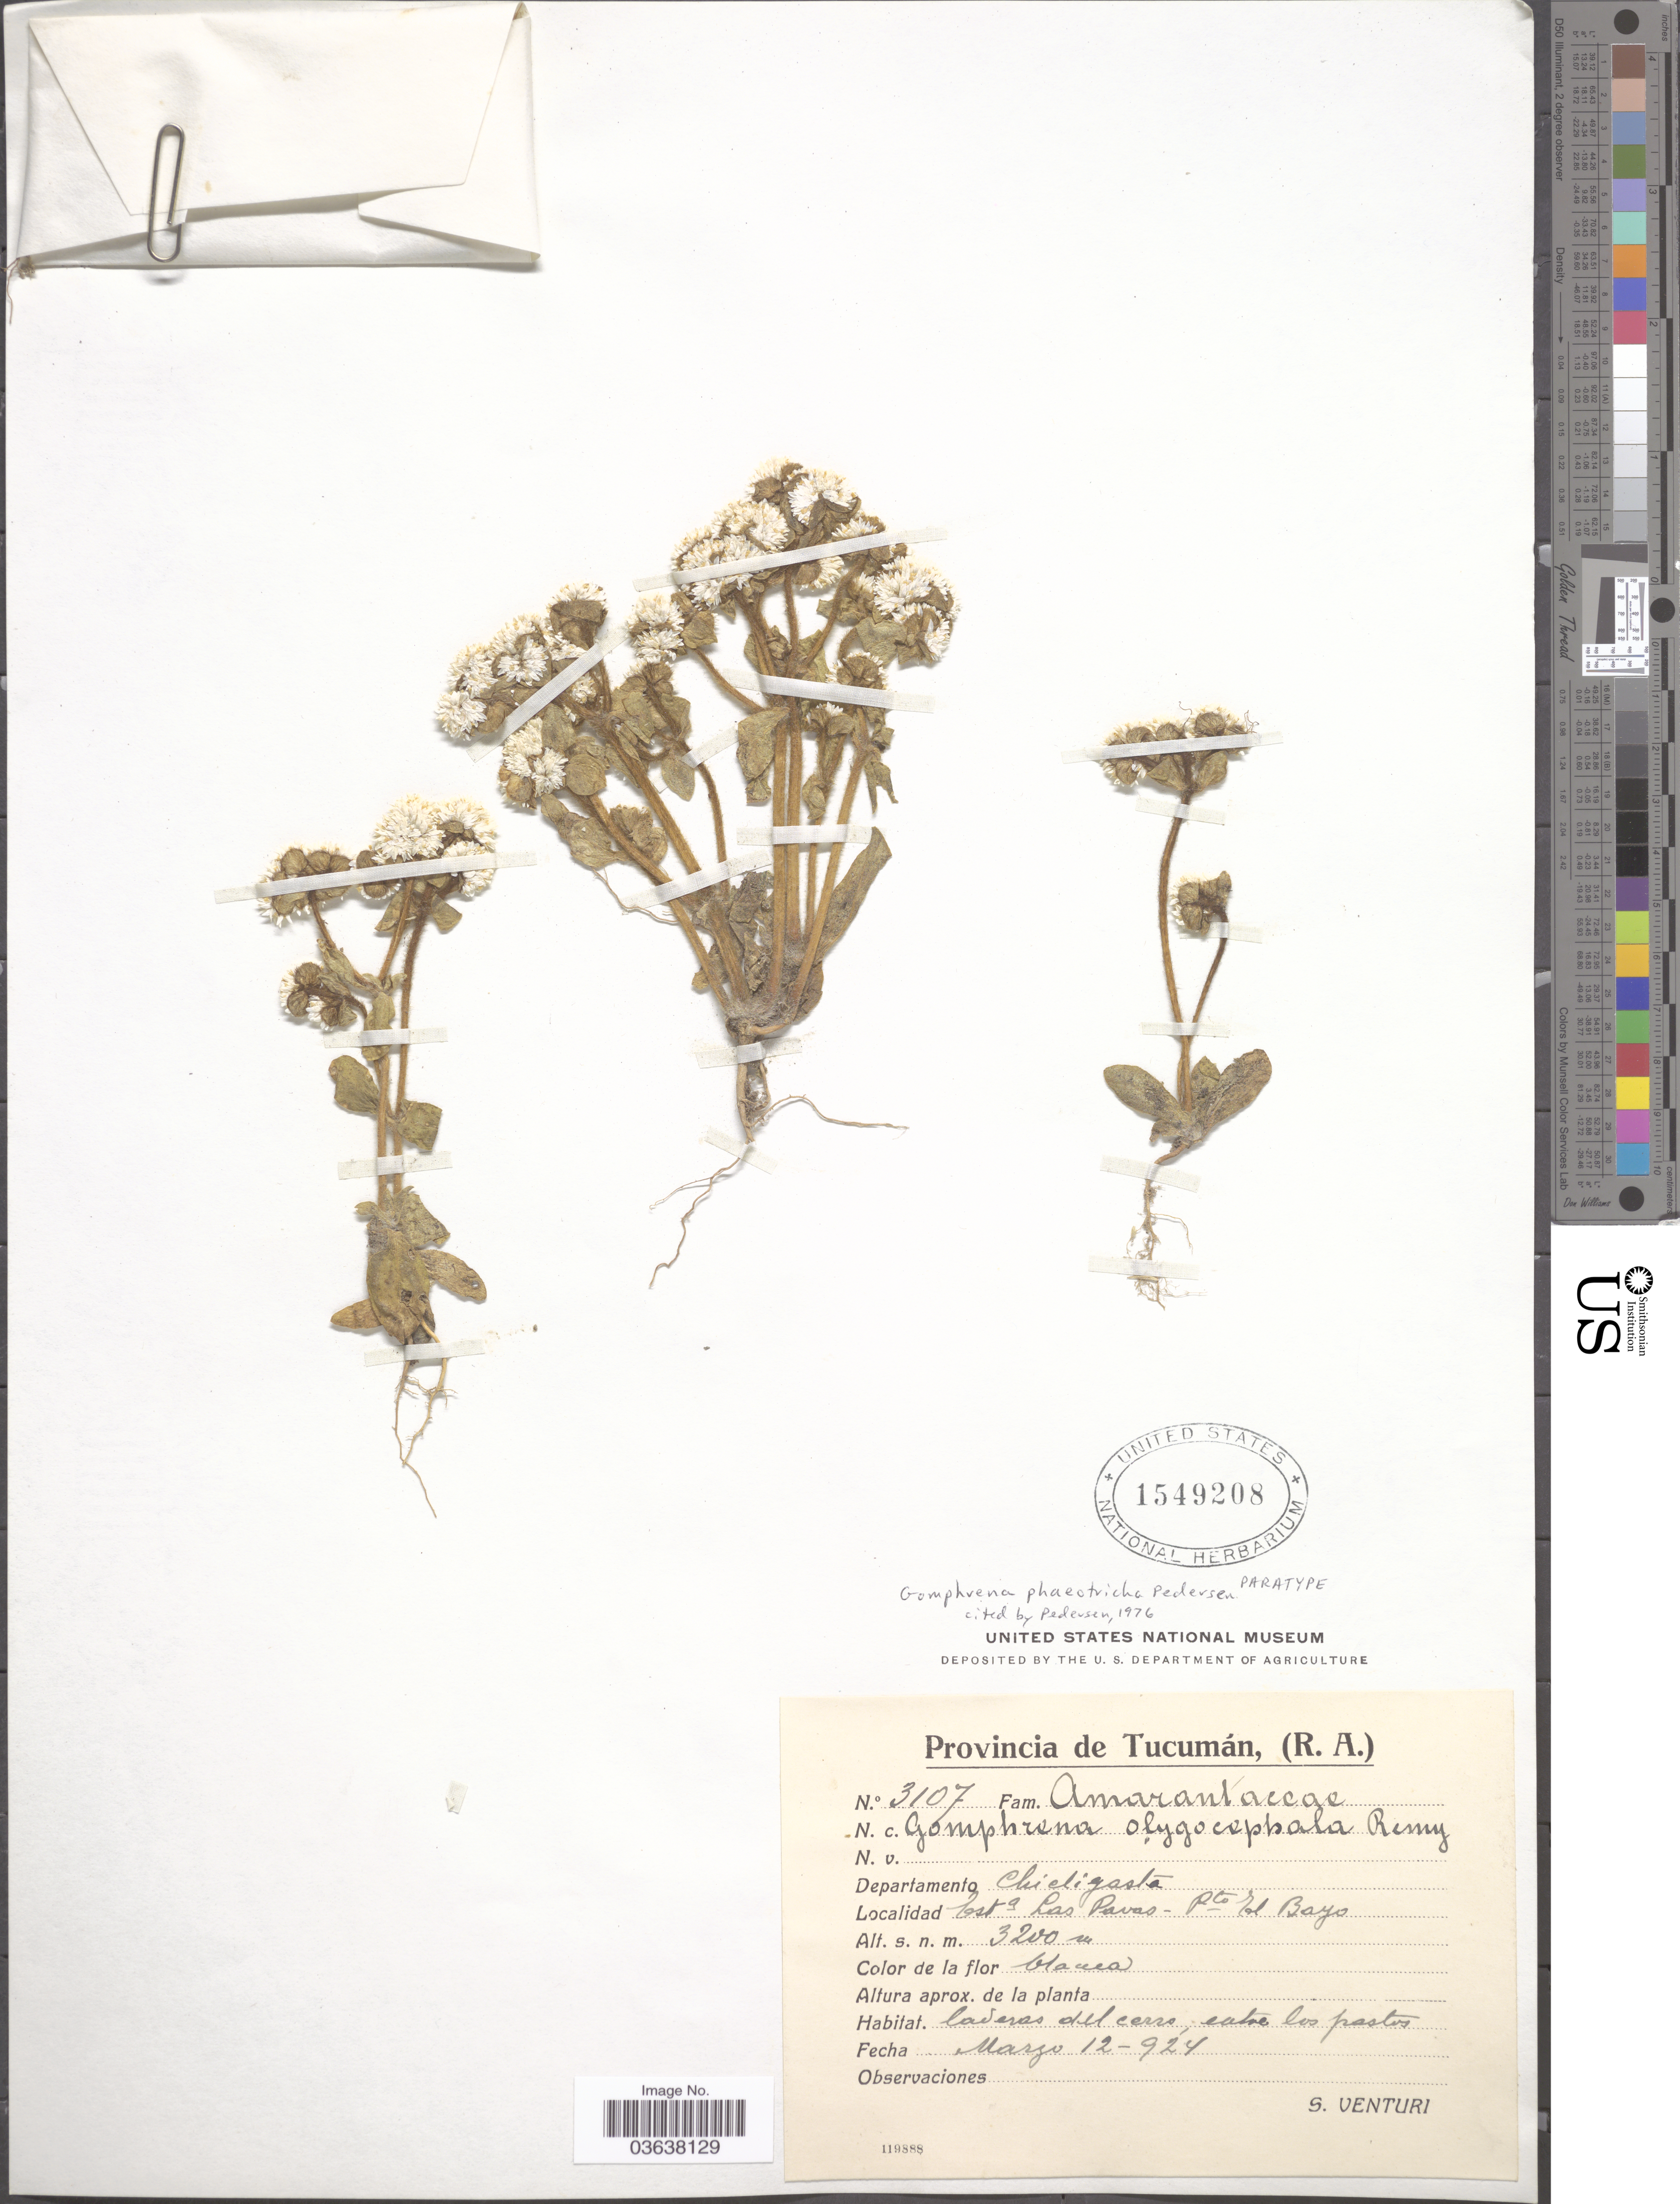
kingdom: Plantae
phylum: Tracheophyta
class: Magnoliopsida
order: Caryophyllales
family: Amaranthaceae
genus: Gomphrena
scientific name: Gomphrena phaeotricha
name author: Pederson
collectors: S. Venturi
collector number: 3107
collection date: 1924-03-12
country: Argentina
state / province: Tucuman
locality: Departamento Chicligasta, Esta Las Pavas - Pto El Bayo.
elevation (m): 3200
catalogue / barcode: US 1549208